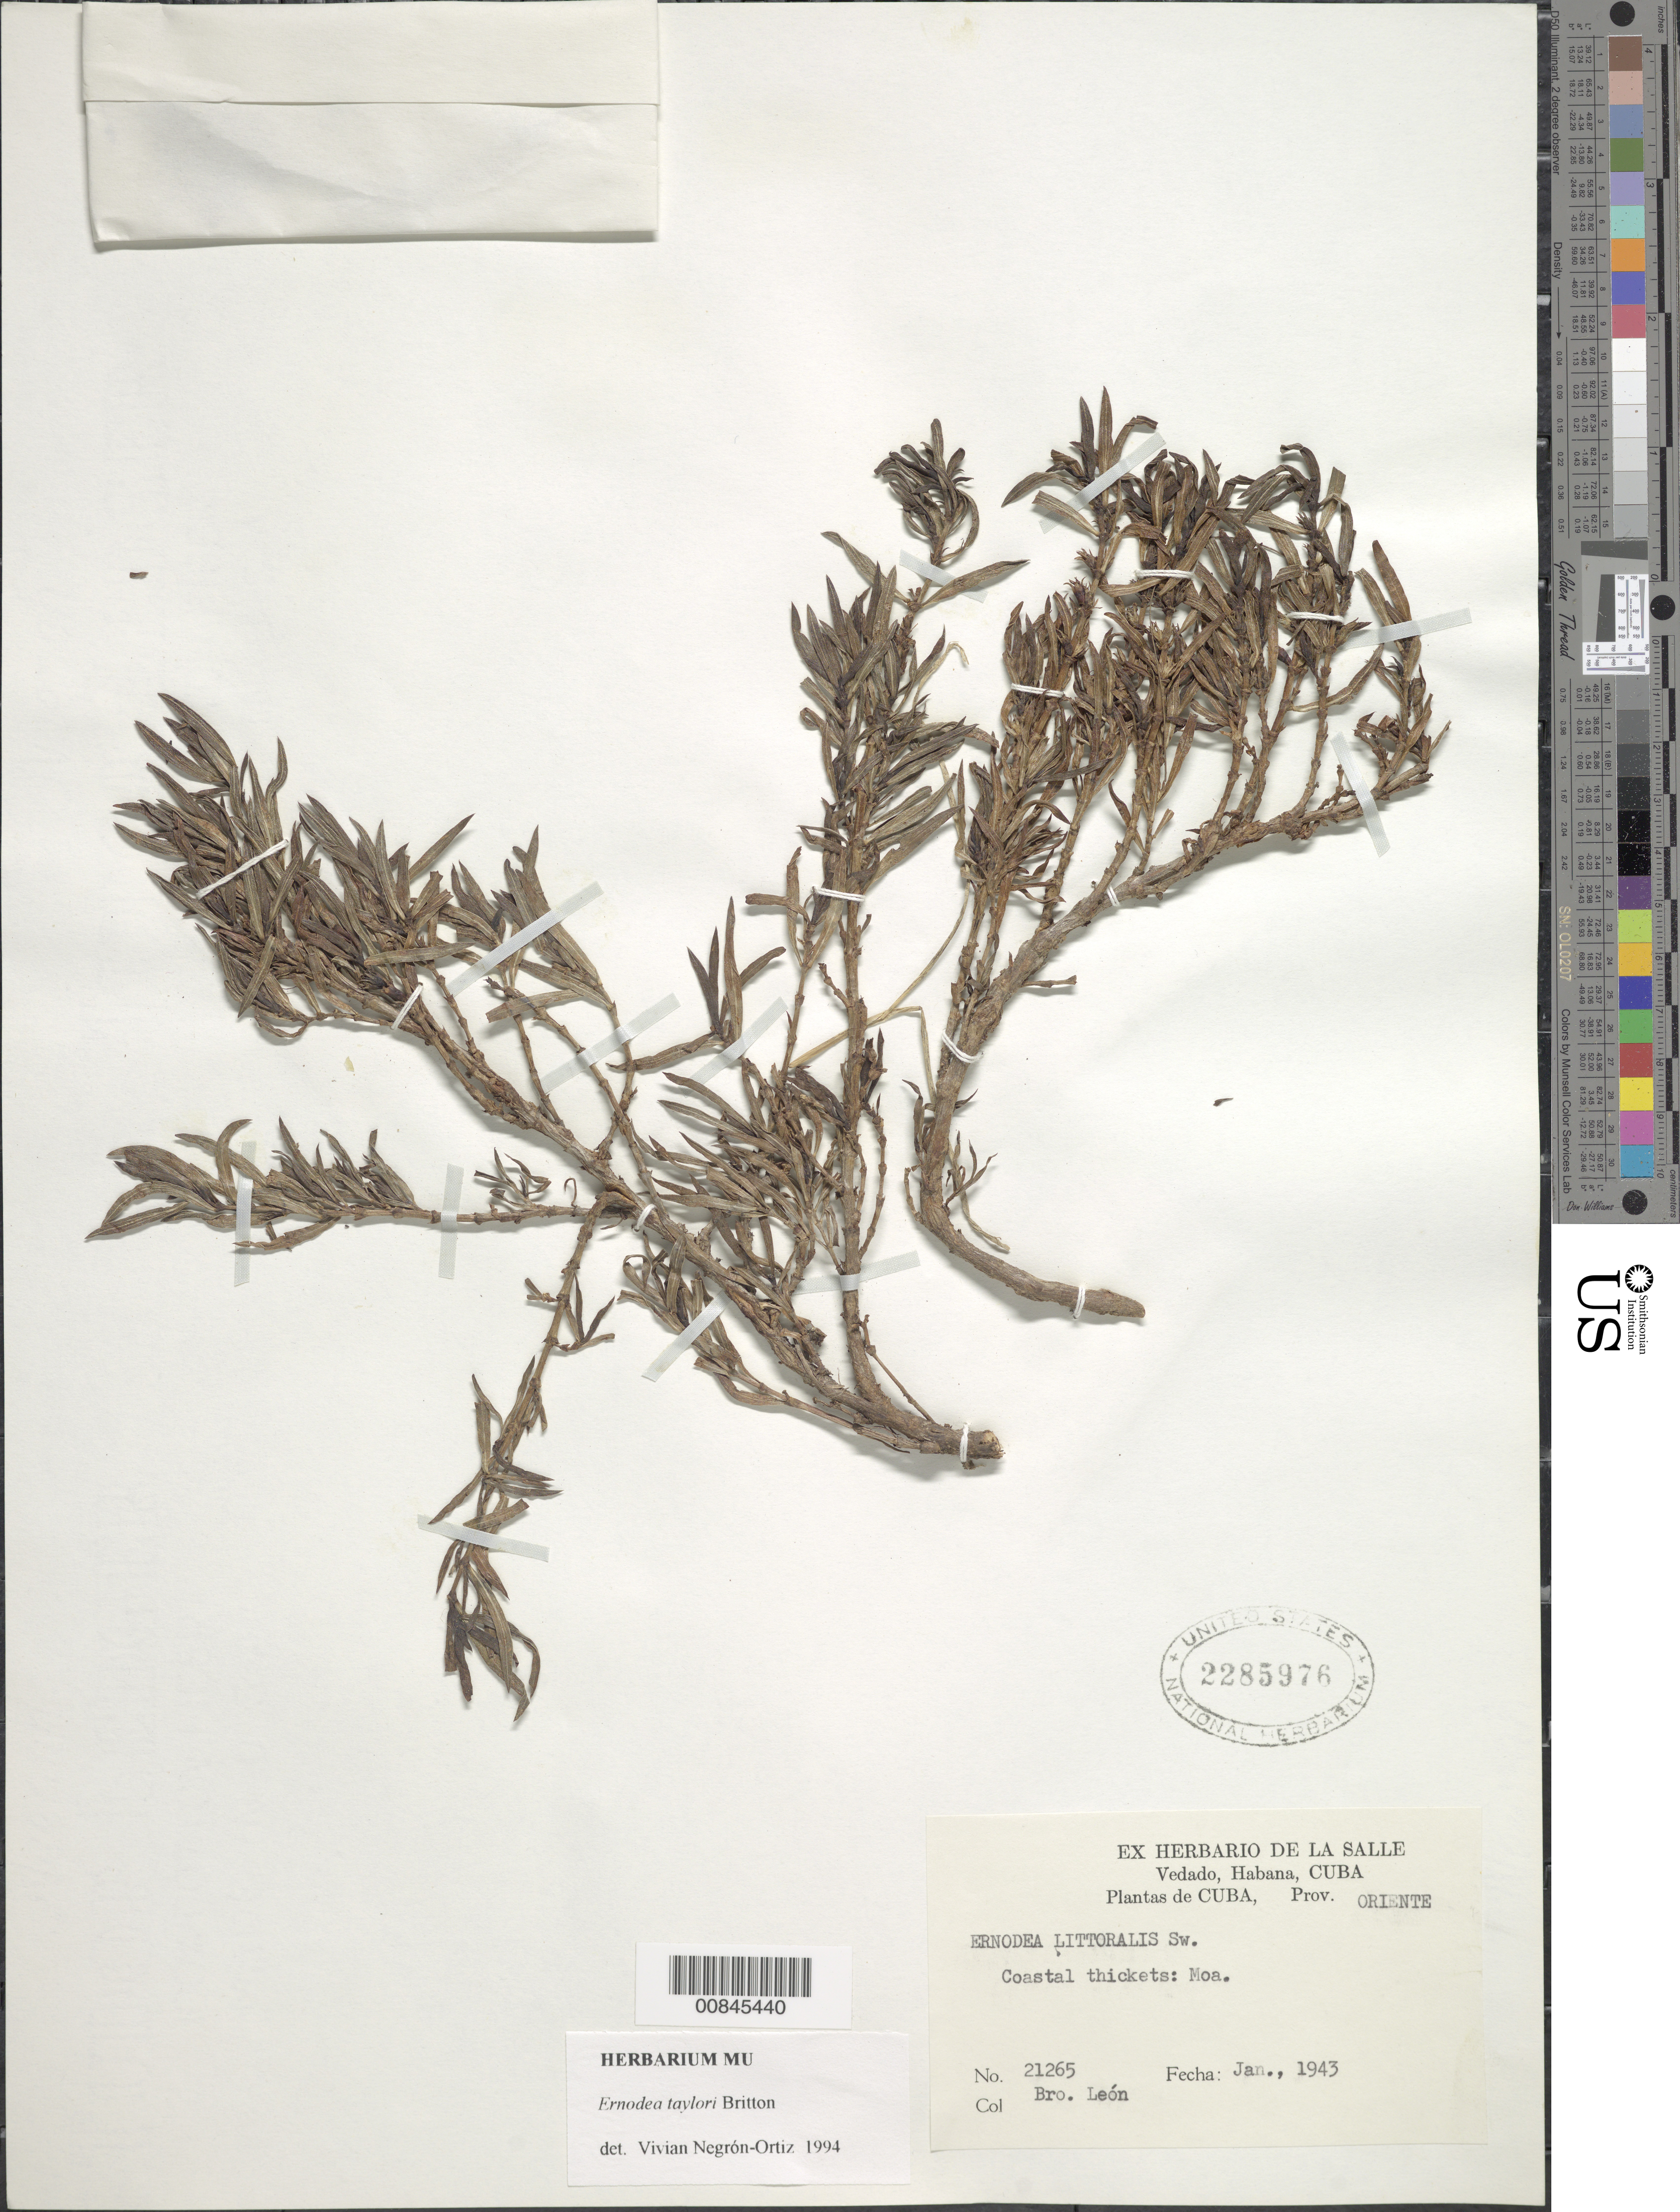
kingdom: Plantae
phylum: Tracheophyta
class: Magnoliopsida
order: Gentianales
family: Rubiaceae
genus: Ernodea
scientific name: Ernodea taylori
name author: Britton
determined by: Negrón-Ortiz, V.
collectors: Bro. León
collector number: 21265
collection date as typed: Jan 1943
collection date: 1943-01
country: Cuba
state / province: Oriente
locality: Vedado, Habana. Moa.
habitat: Coastal thickets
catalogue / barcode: US 2285976